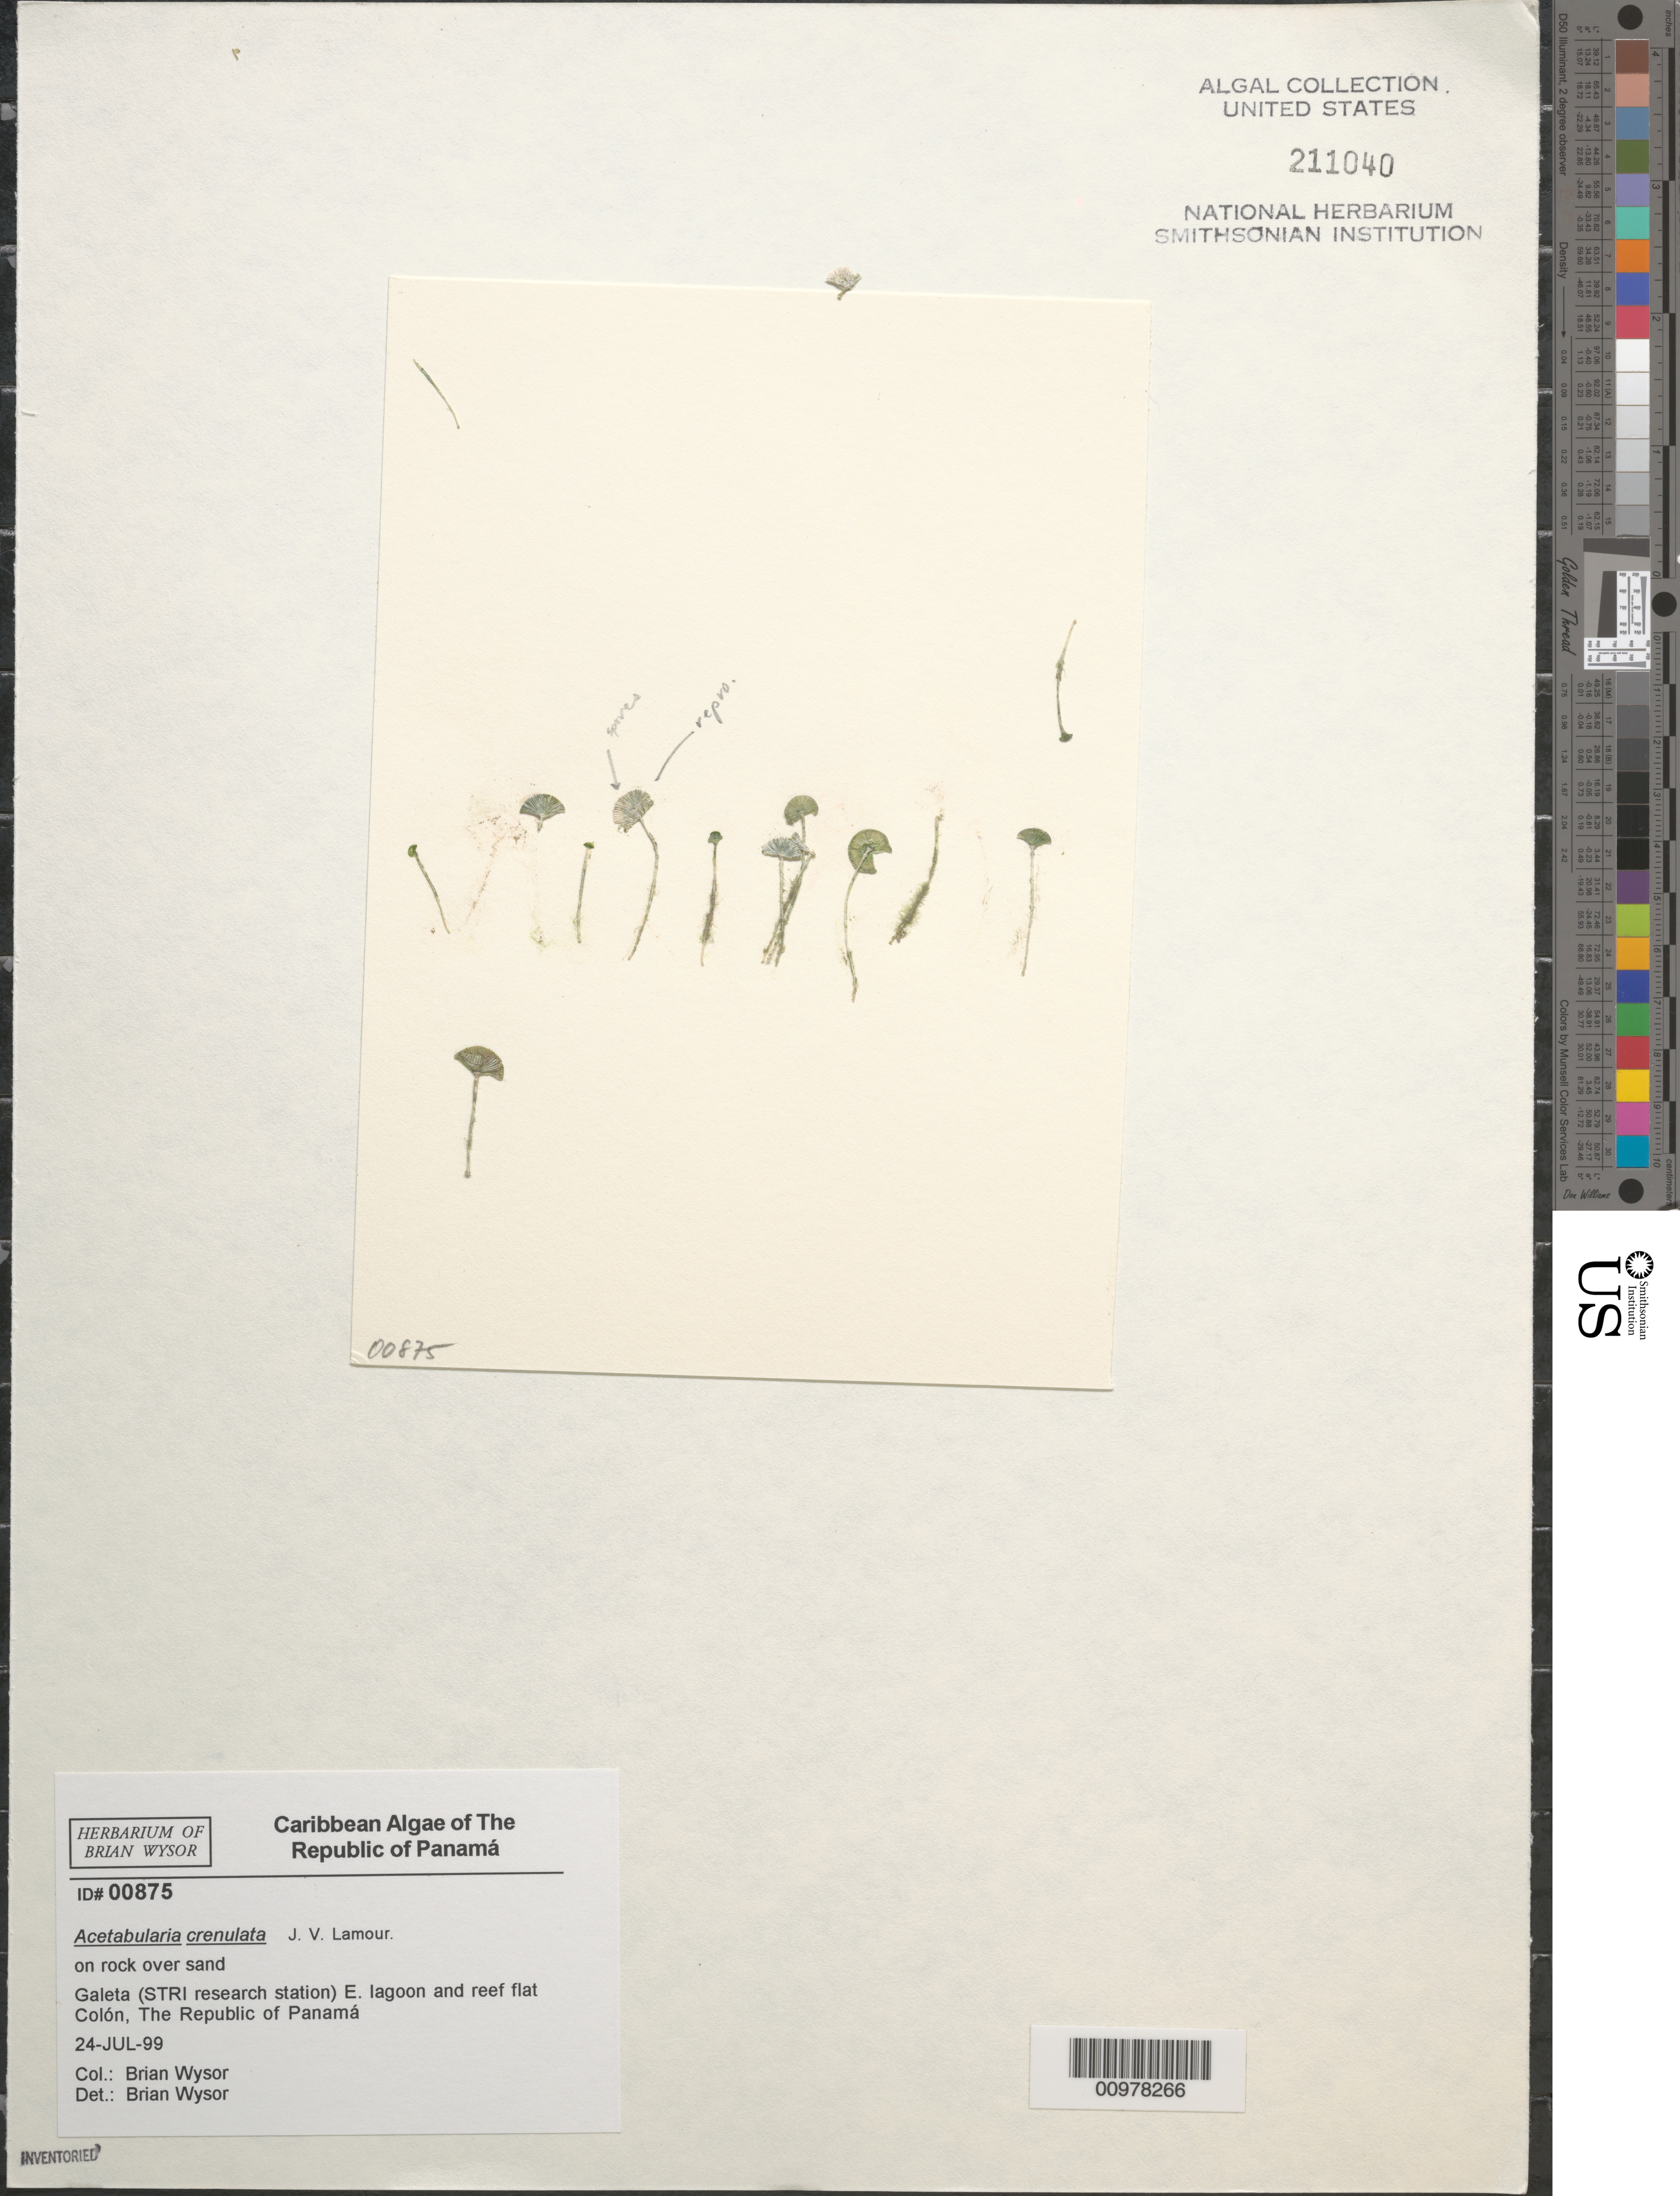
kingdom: Plantae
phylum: Chlorophyta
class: Ulvophyceae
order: Dasycladales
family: Polyphysaceae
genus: Acetabularia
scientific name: Acetabularia acetabulum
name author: J.V.Lamouroux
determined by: Wysor, B.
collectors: B. Wysor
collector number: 00875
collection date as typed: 24 Jul 1999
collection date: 1999-07-24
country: Panama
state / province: Colón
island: Galeta Island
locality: STRI (Smithsonian Tropical Research Institute) research station, east lagoon and reef flat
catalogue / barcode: US 211040